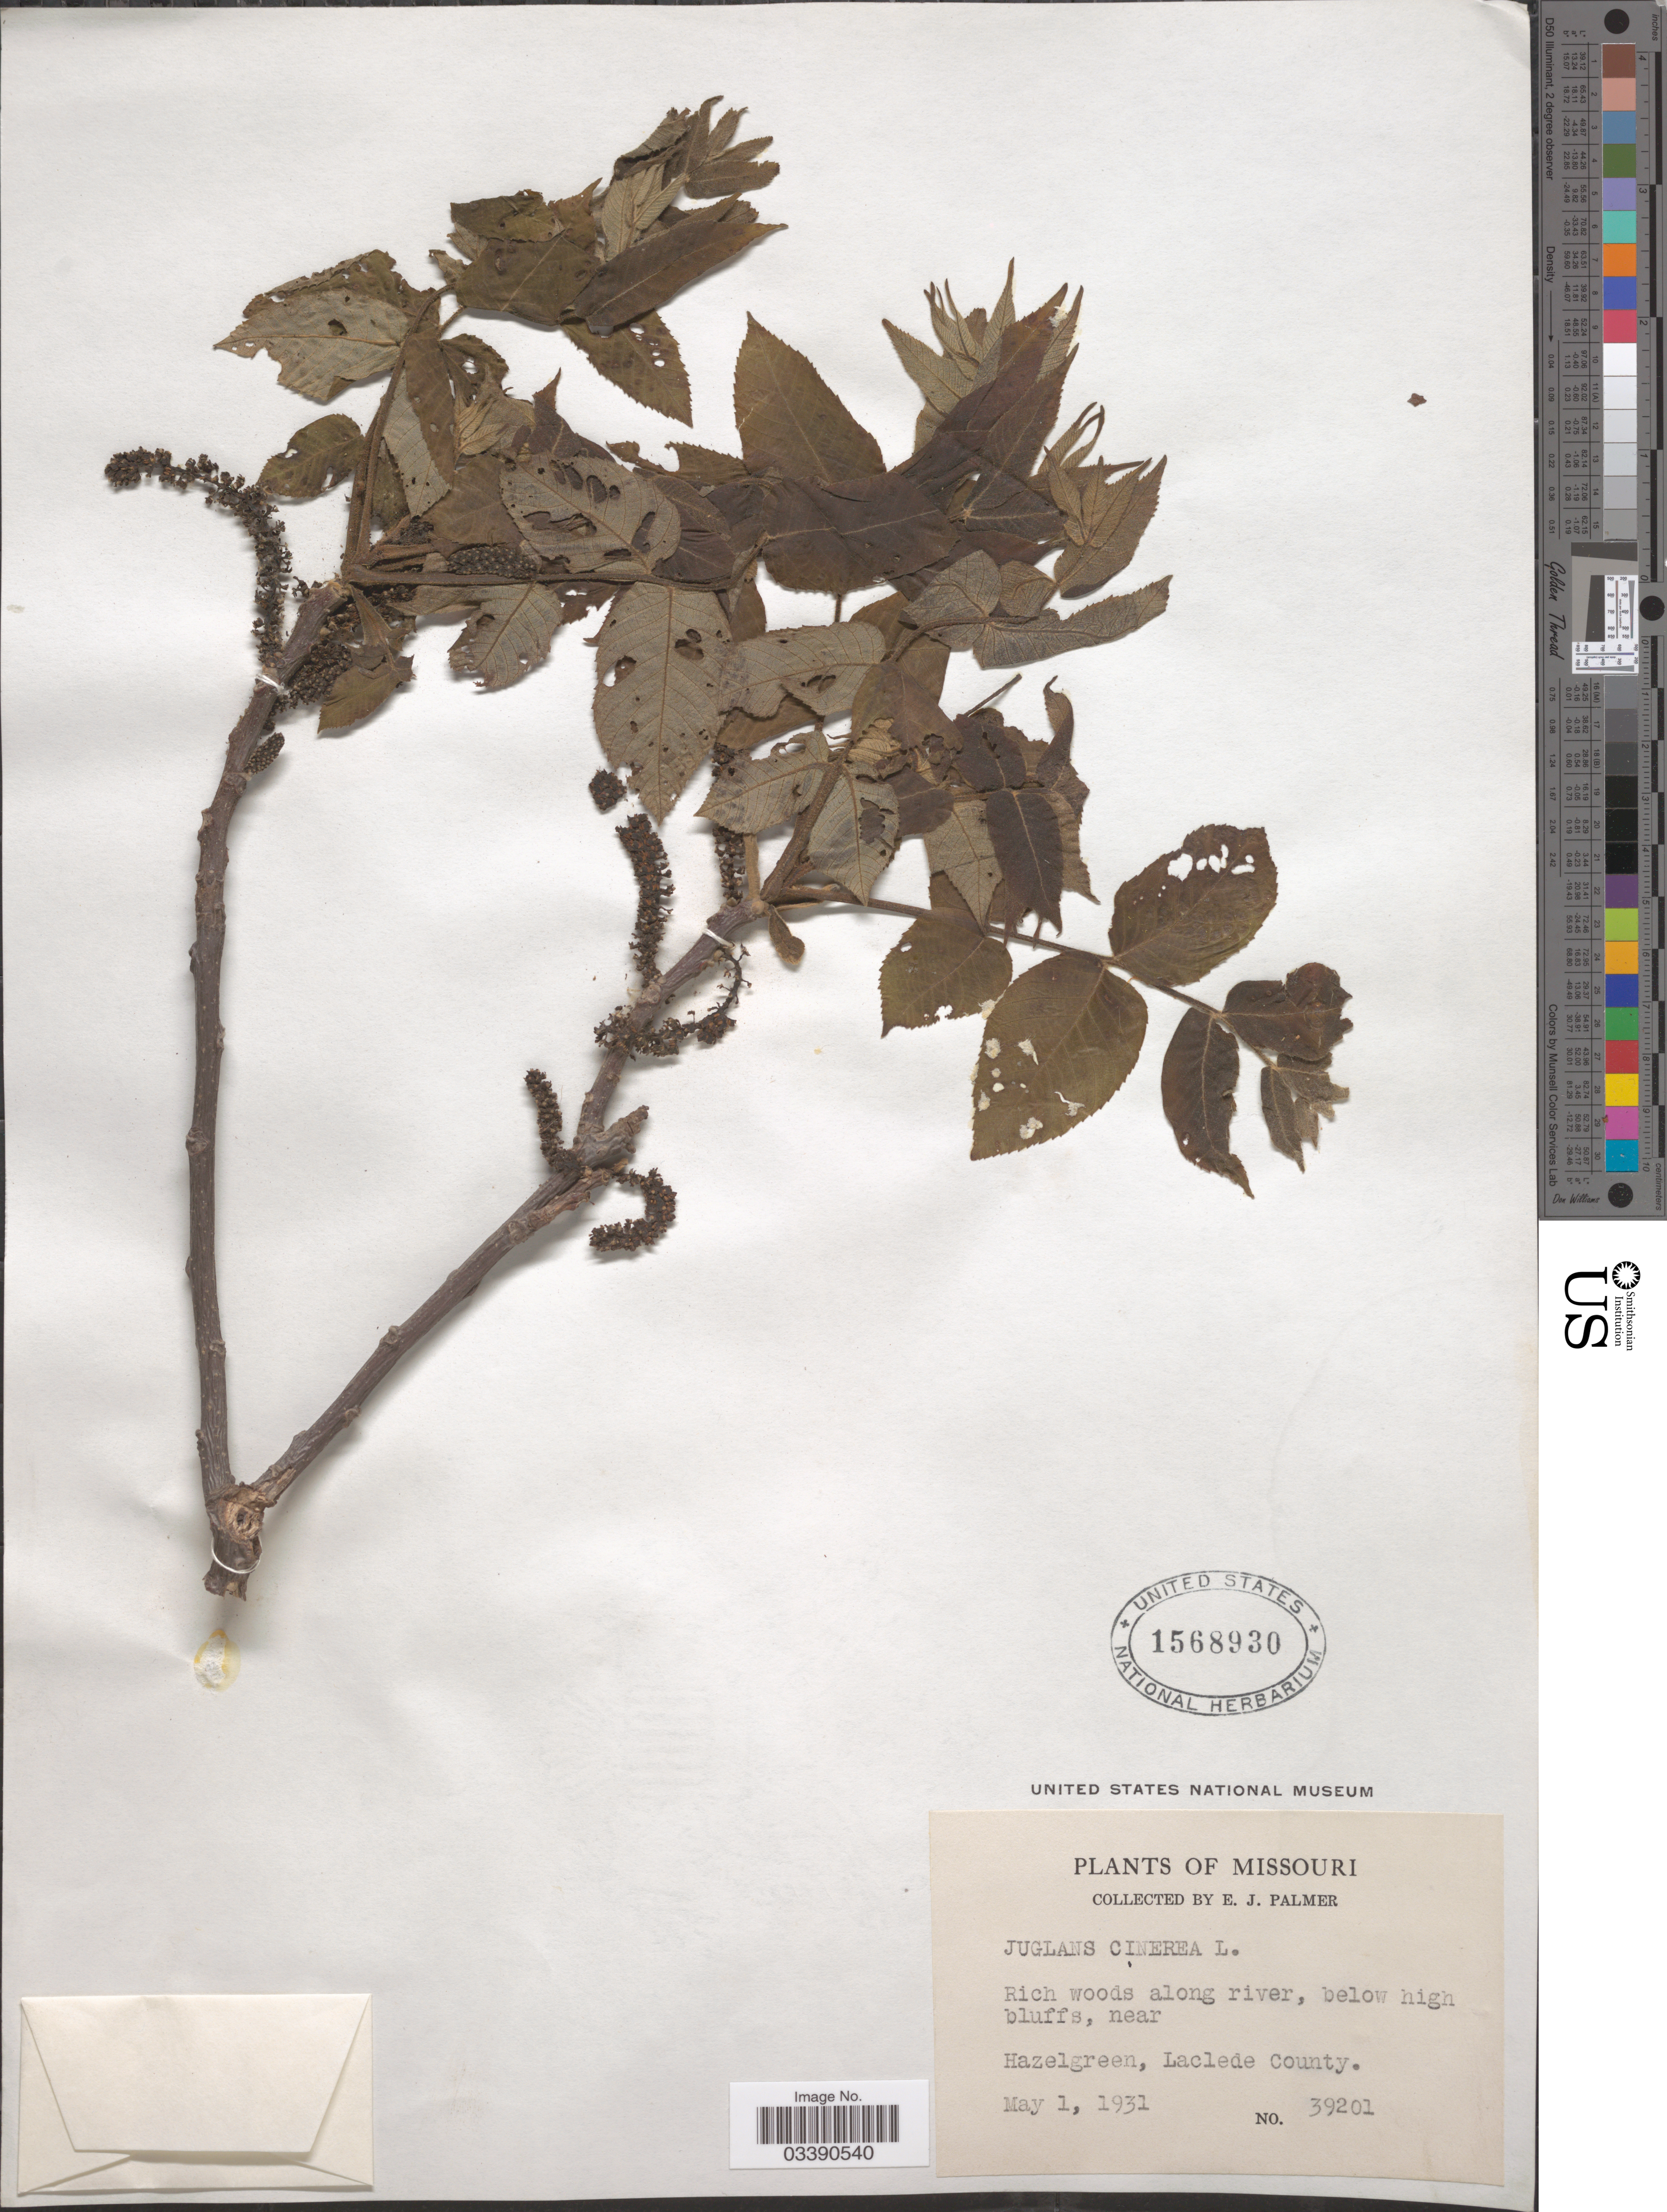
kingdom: Plantae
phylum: Tracheophyta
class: Magnoliopsida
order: Fagales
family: Juglandaceae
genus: Juglans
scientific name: Juglans cinerea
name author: L.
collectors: E. J. Palmer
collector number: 39201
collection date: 1931-05-01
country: United States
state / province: Missouri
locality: Rich woods along river, below high bluffs, near Hazelgreen, Laclede County.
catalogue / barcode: US 1568930